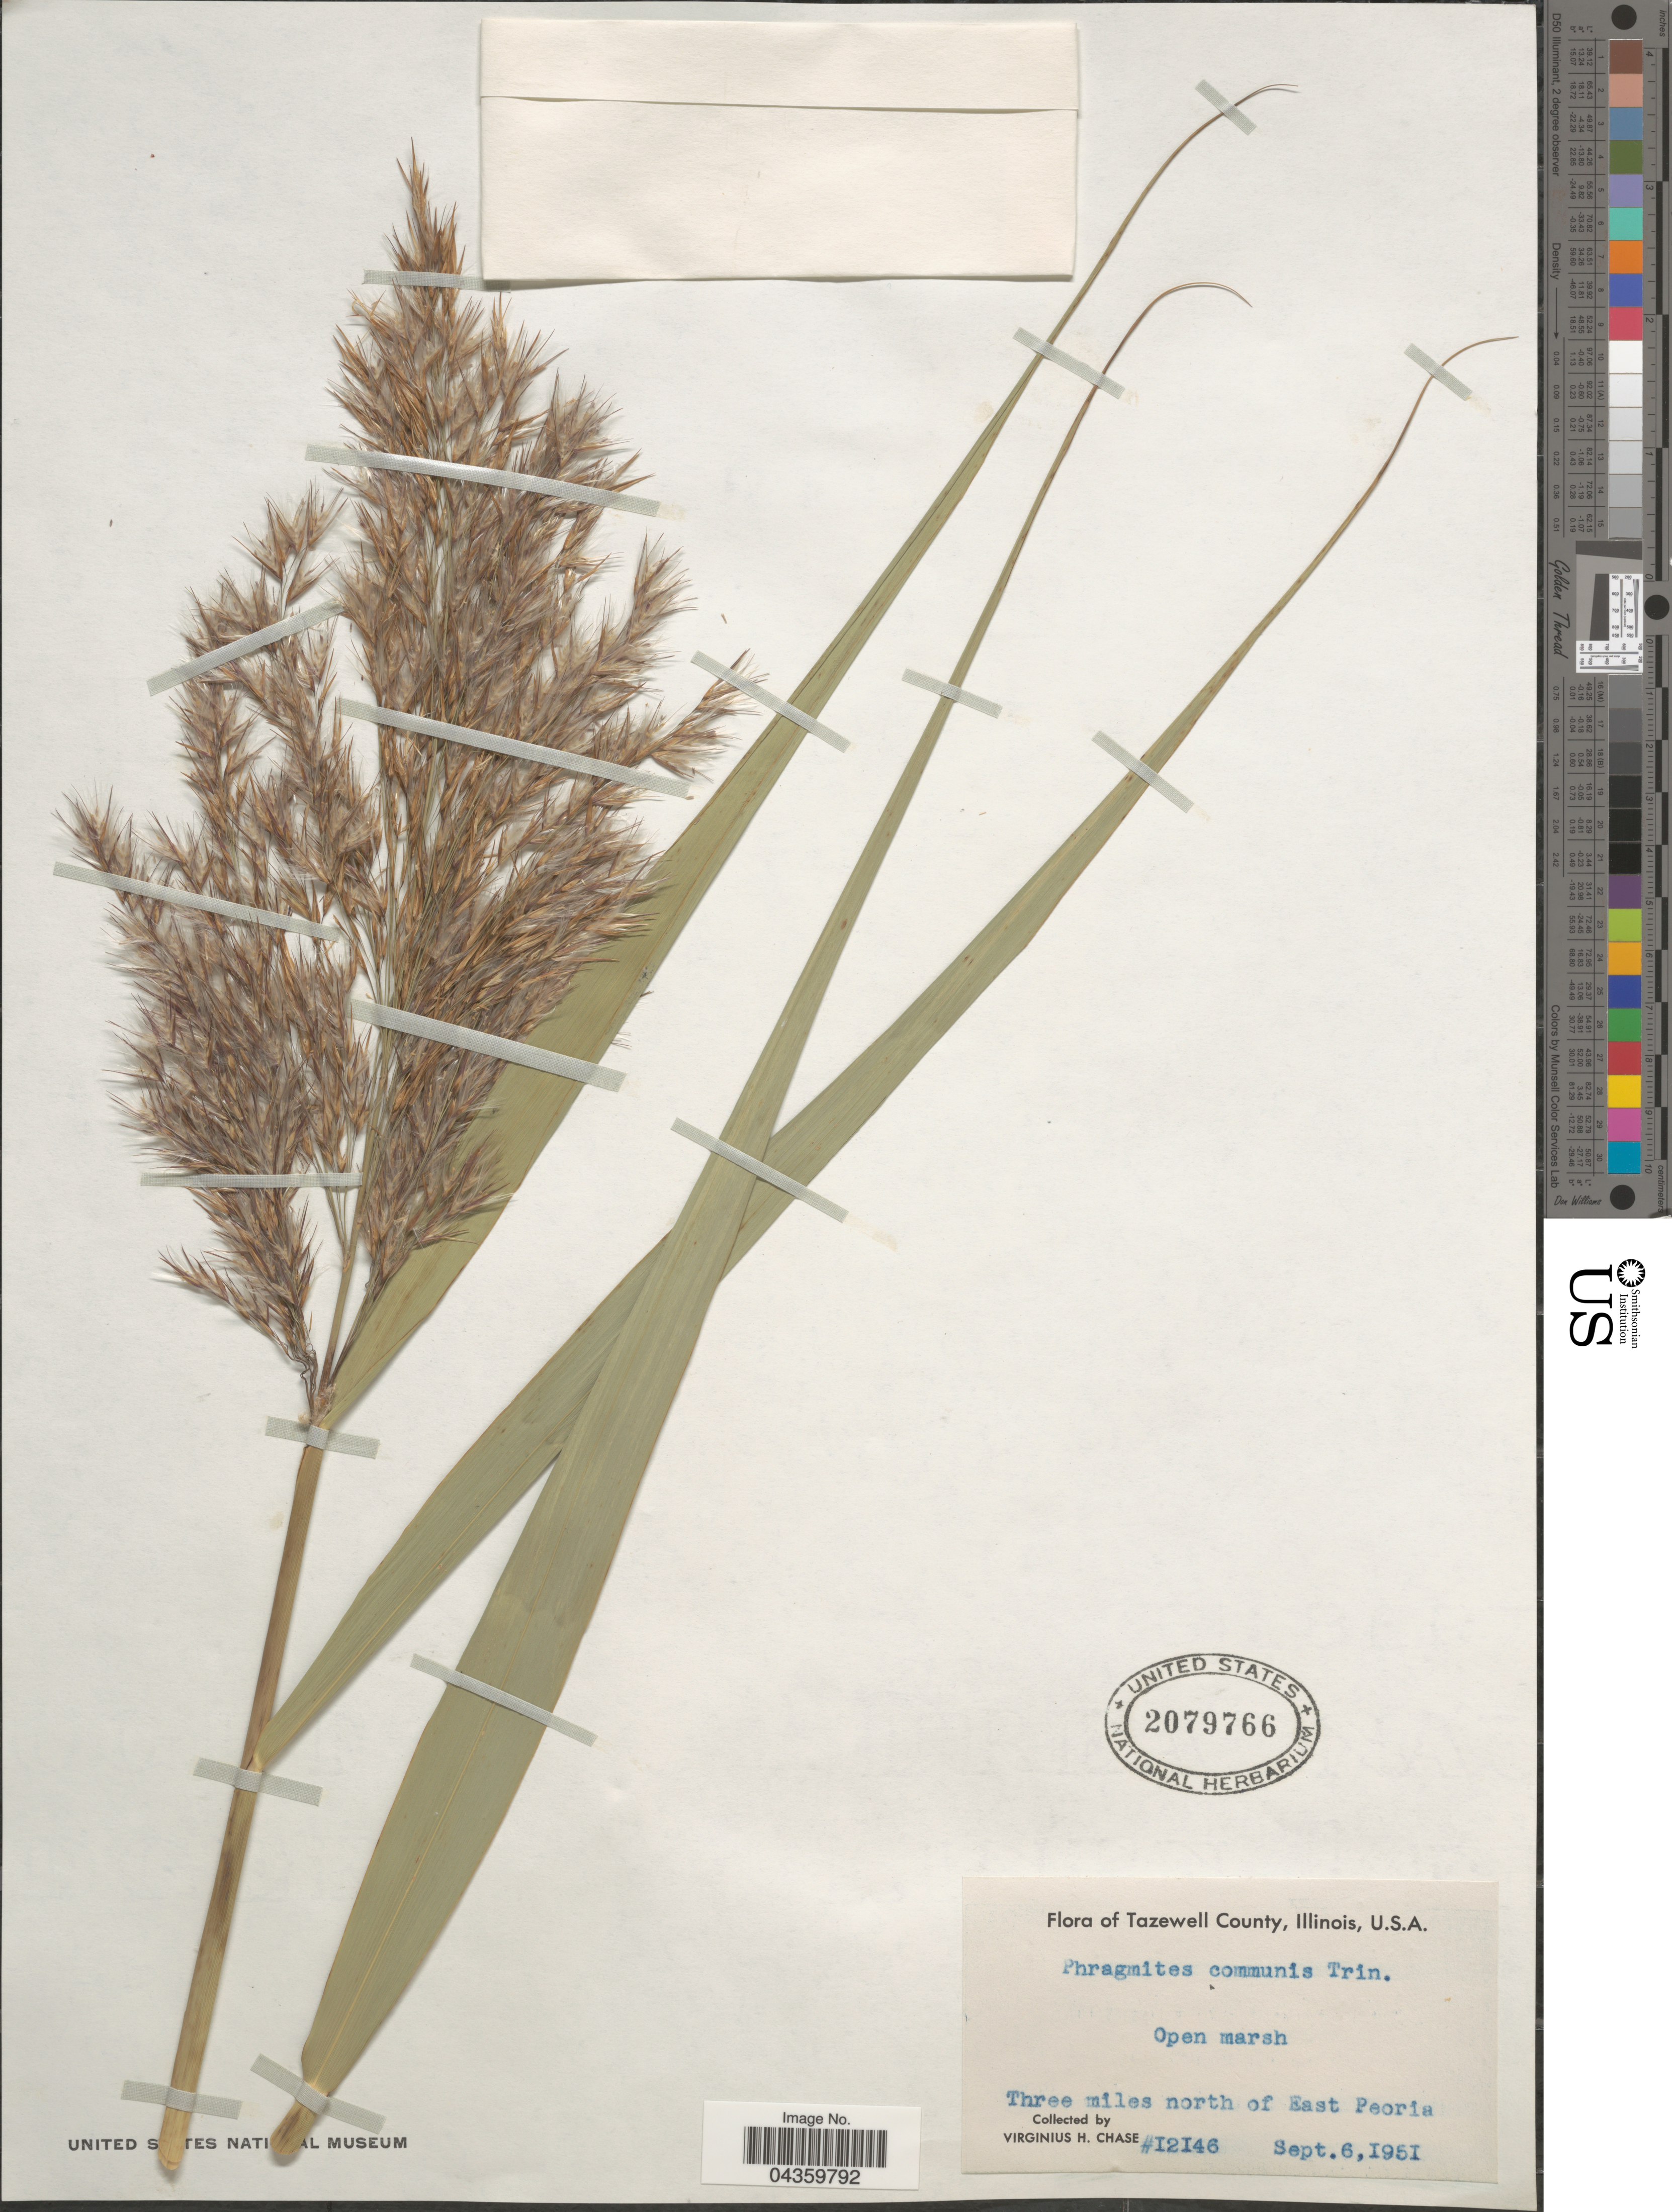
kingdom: Plantae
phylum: Tracheophyta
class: Liliopsida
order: Poales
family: Poaceae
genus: Phragmites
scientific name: Phragmites australis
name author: (Cav.) Trin. ex Steud.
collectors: V. H. Chase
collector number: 12146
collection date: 1951-09-06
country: United States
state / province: Illinois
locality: Tazewell County. Open marsh. Three miles north of East Peoria.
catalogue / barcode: US 2079766